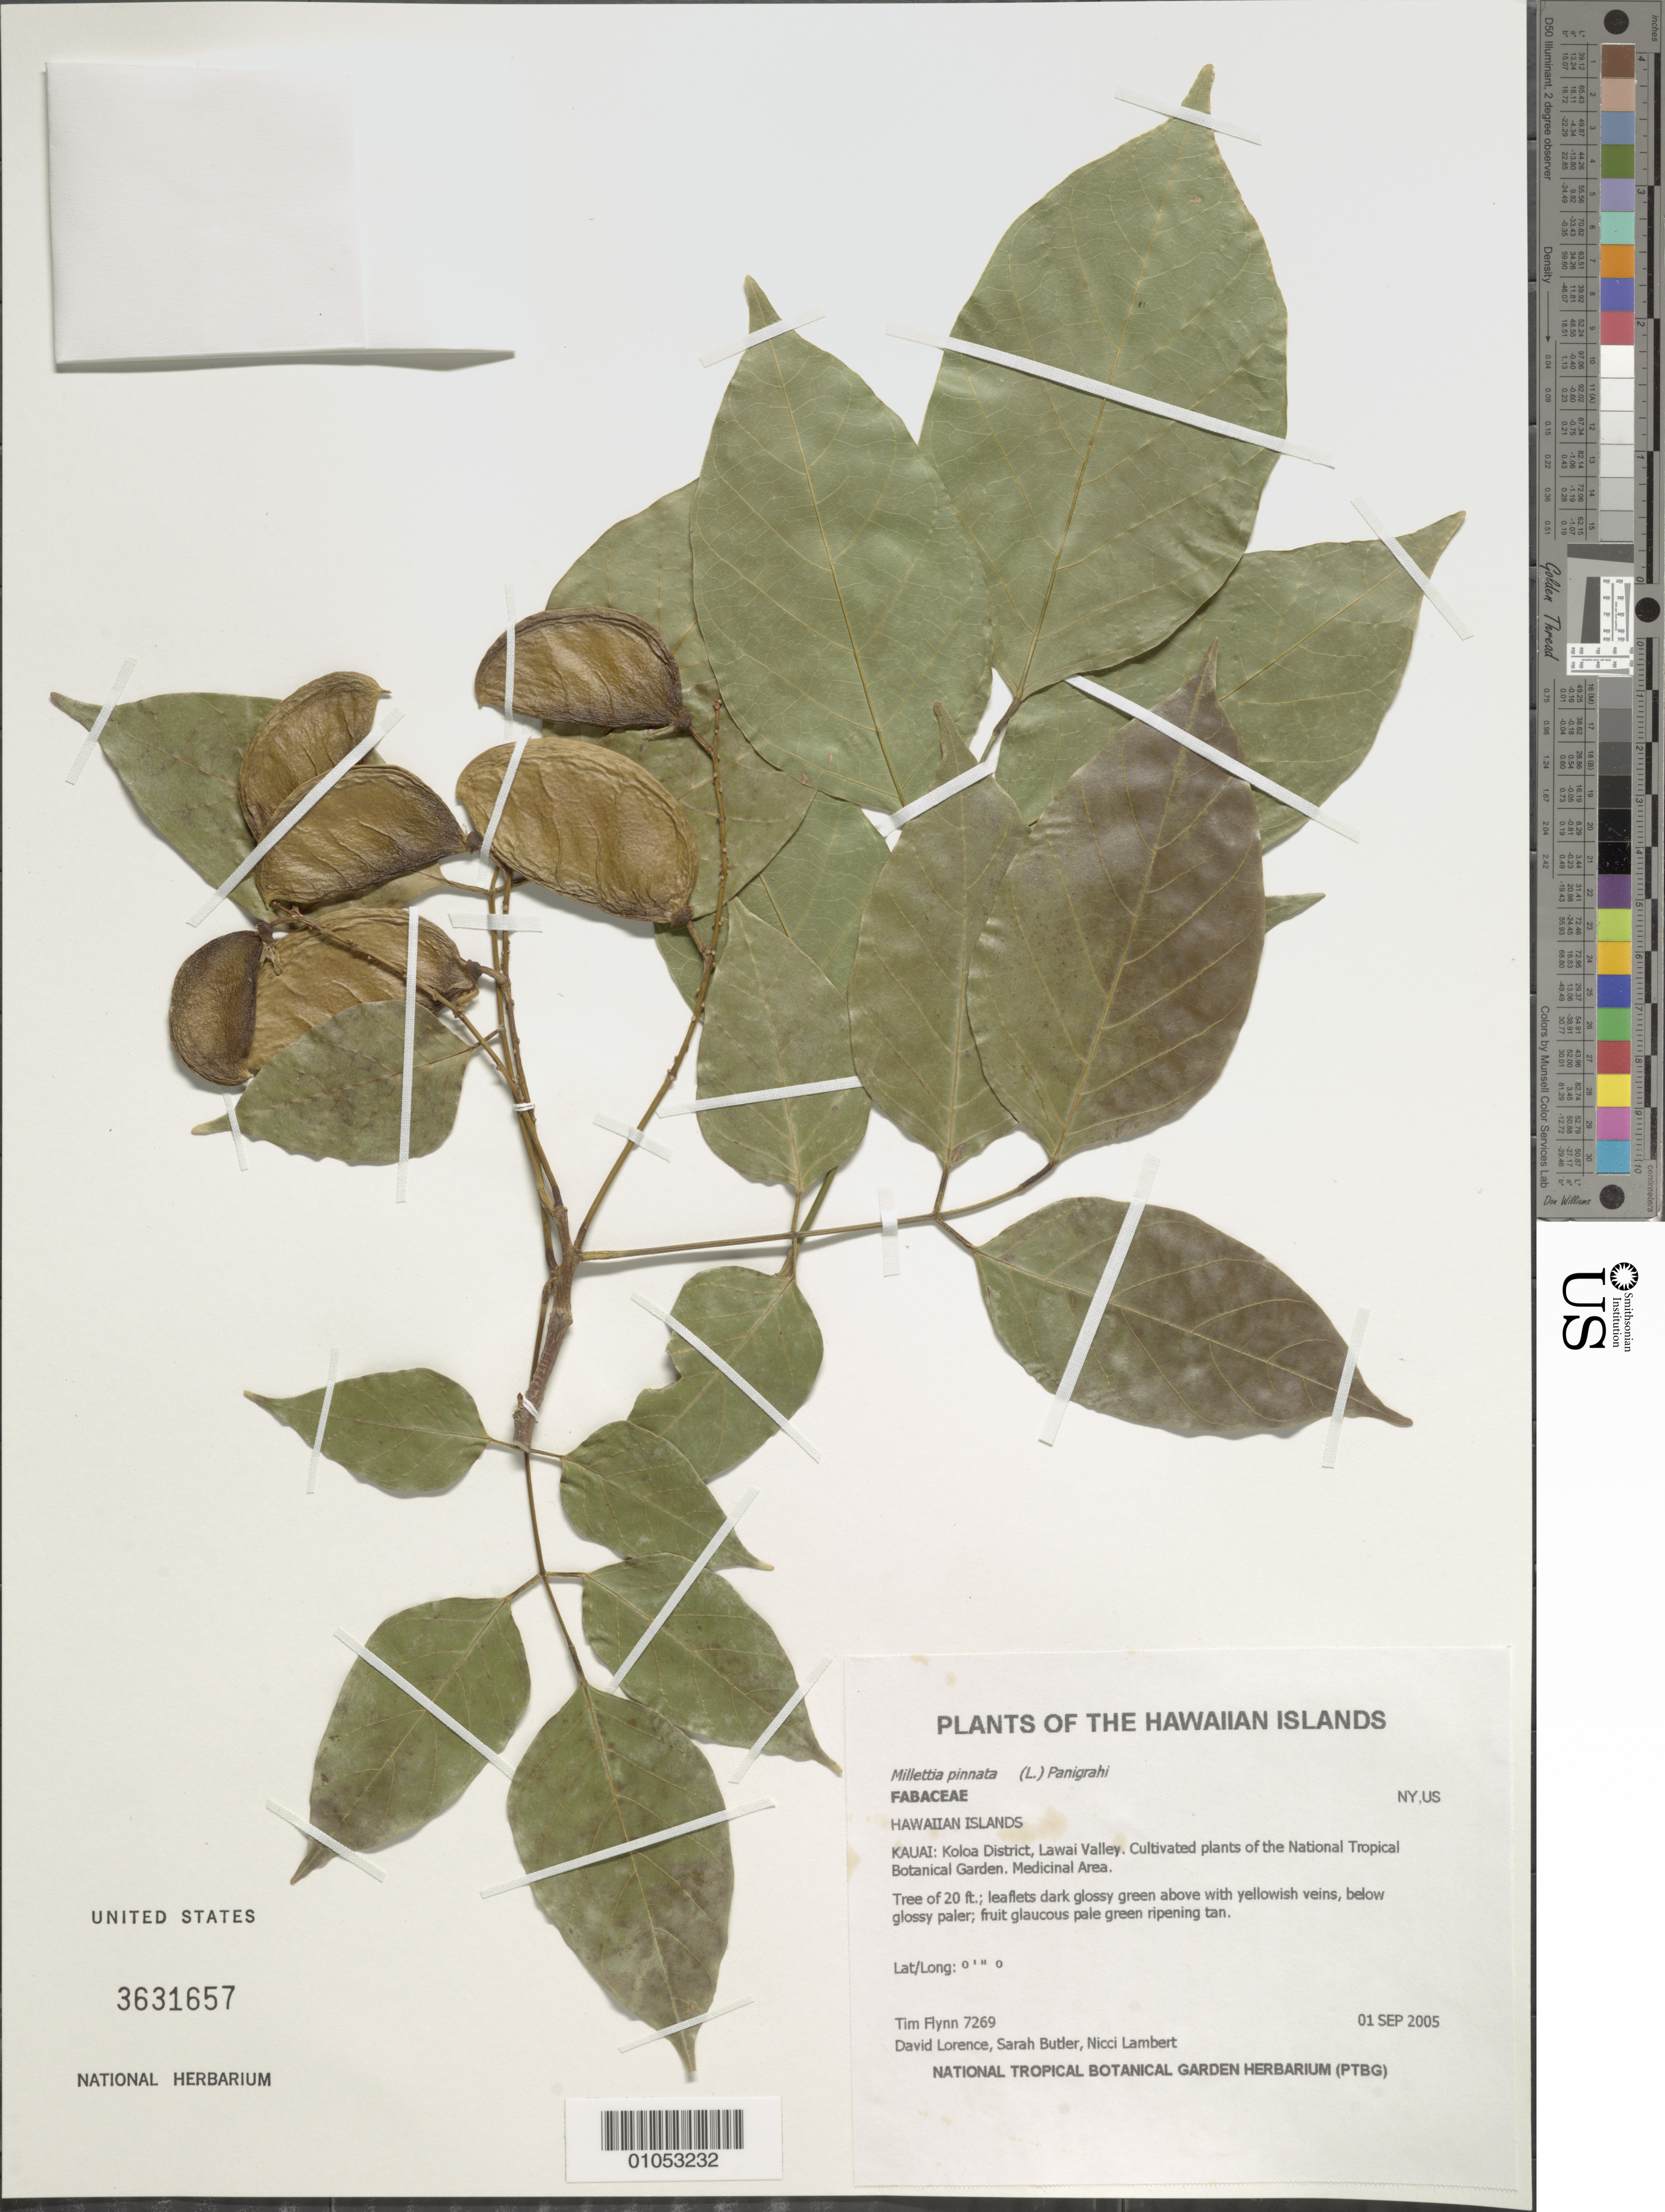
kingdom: Plantae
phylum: Tracheophyta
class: Magnoliopsida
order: Fabales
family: Fabaceae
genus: Millettia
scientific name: Millettia pinnata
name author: (L.) Panigrahi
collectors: T. W. Flynn, D. Lorence, S. Butler & N. Lambert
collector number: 7269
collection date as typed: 1 Sep 2005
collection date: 2005-09-01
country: United States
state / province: Hawaii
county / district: Kauai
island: Kaua'i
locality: Koloa District, Lawai Valley. Cultivated plants of NTBG. Big Valley.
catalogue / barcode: US 3631657